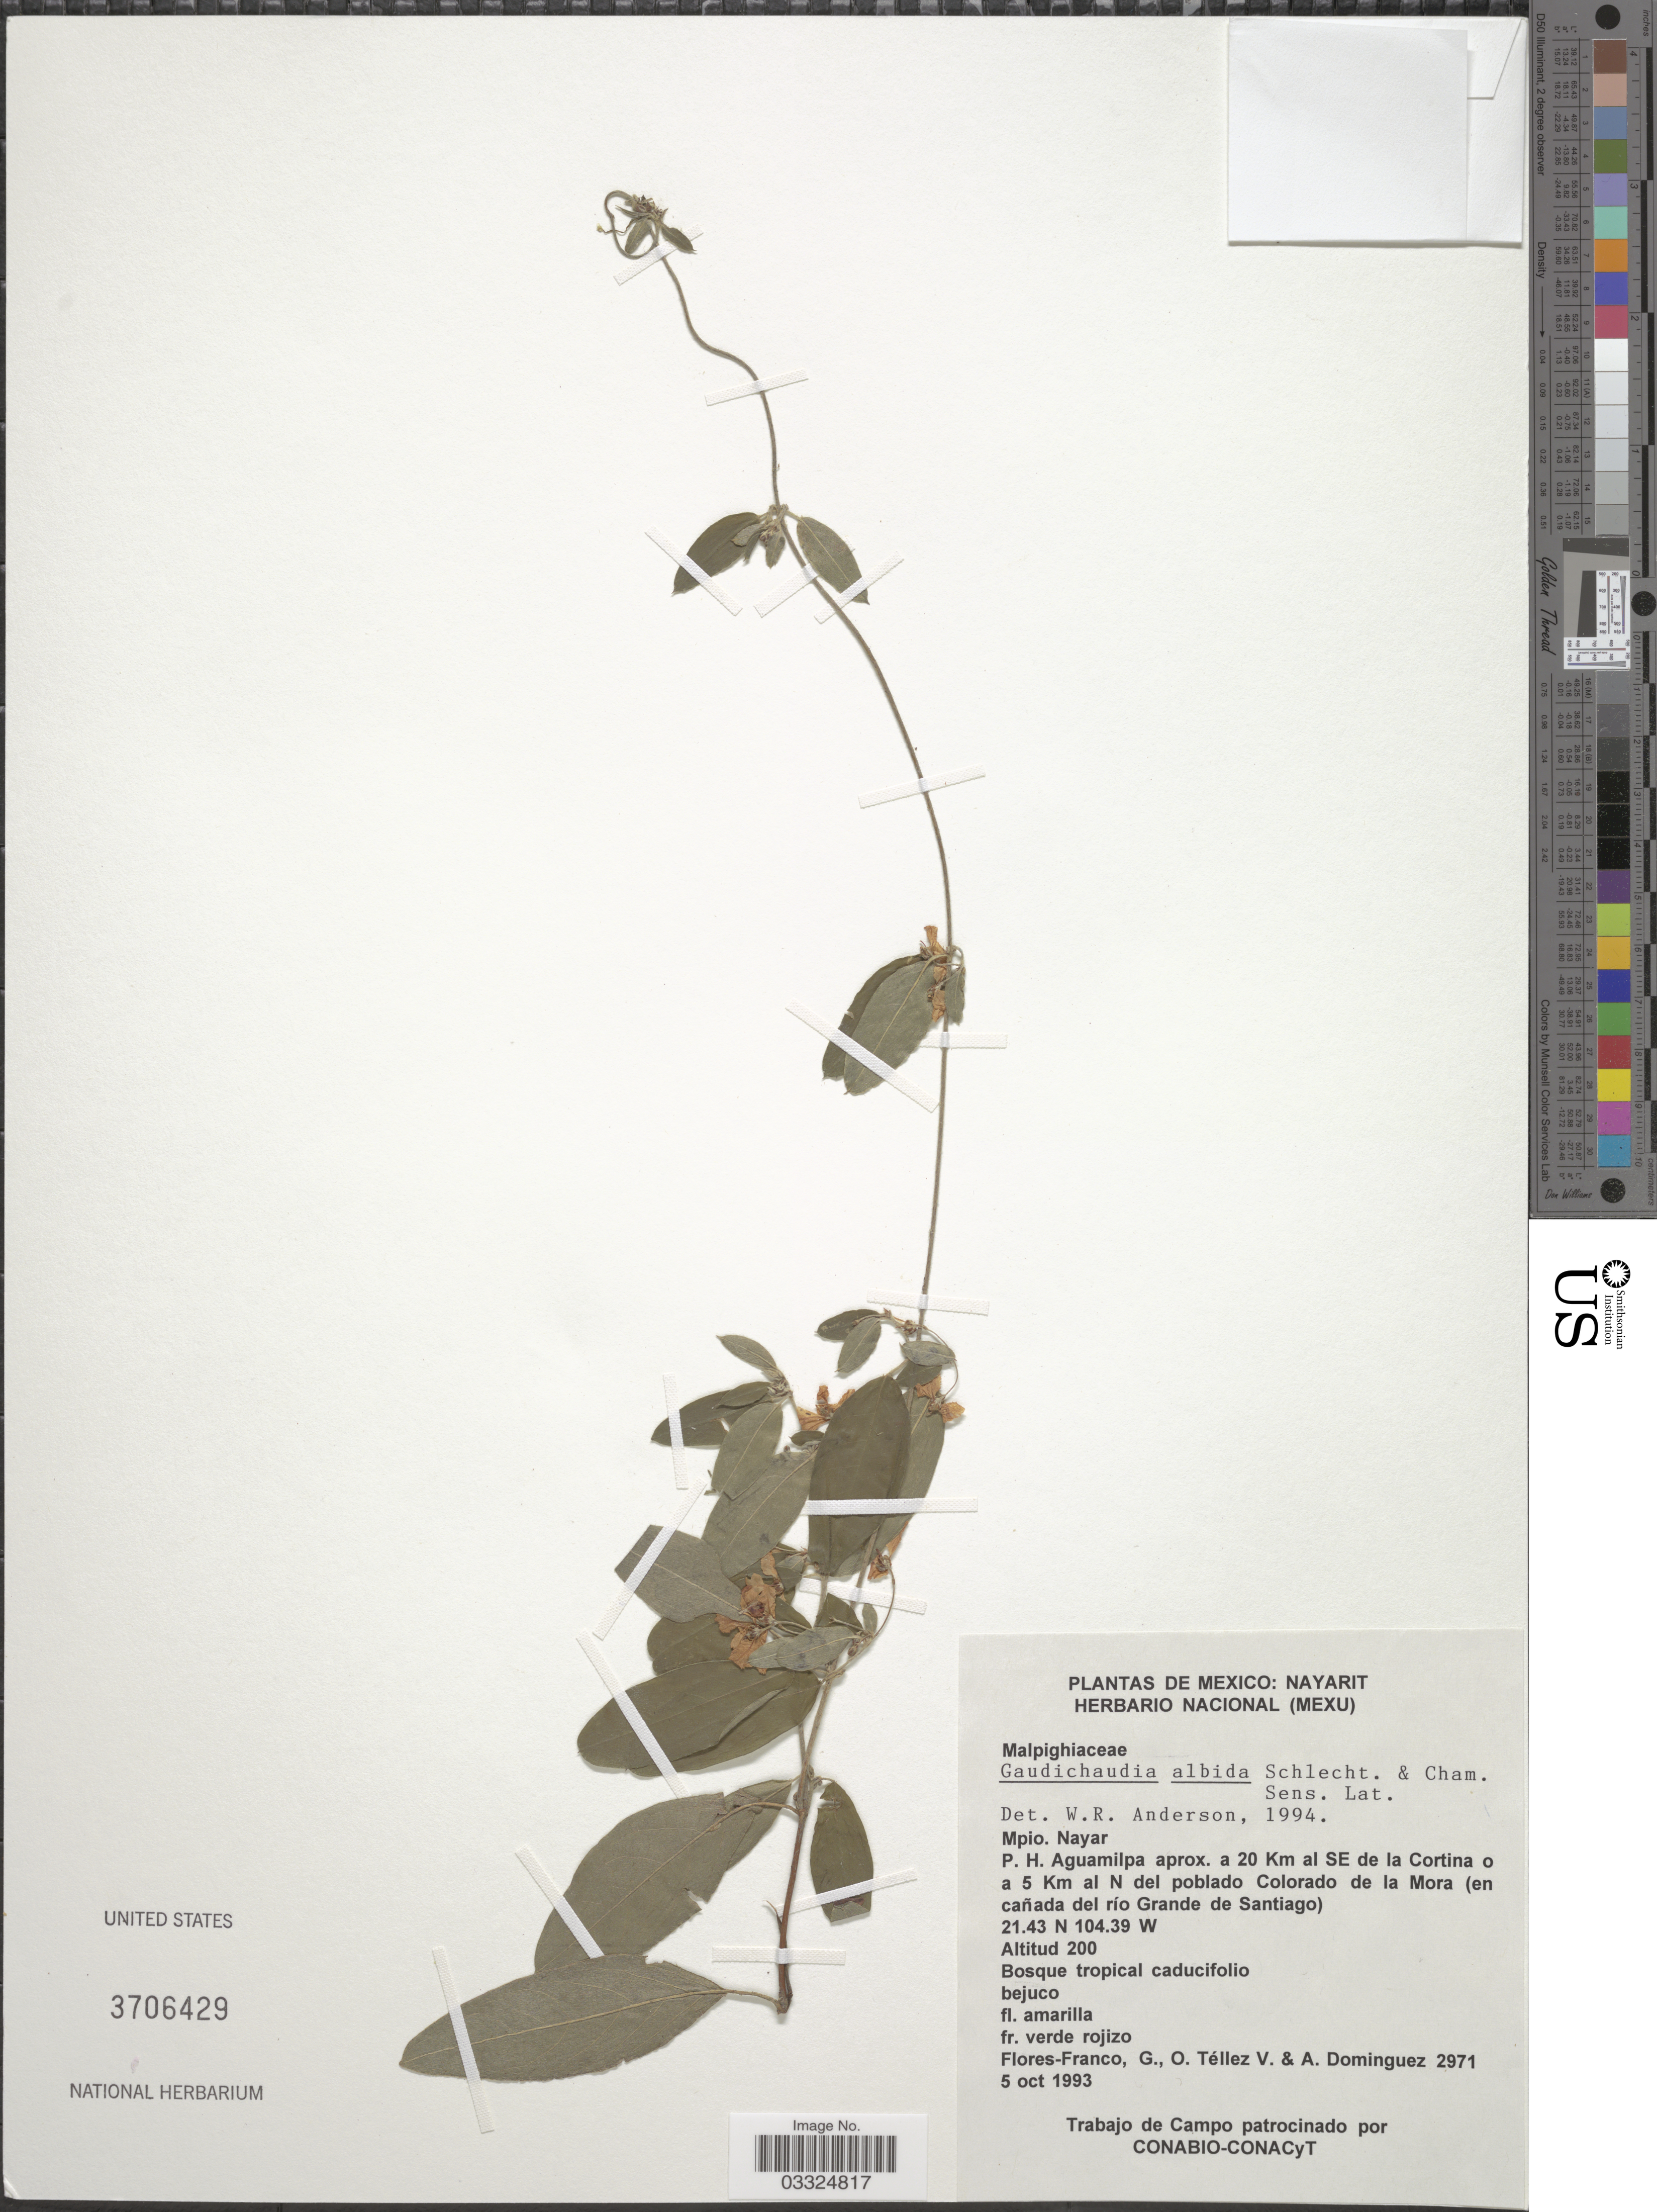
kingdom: Plantae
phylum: Tracheophyta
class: Magnoliopsida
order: Malpighiales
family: Malpighiaceae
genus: Gaudichaudia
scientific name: Gaudichaudia albida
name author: Schltdl. & Cham.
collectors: G. Flores F., O. Téllez V. & A. Dominguez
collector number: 2971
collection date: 1993-10-05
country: Mexico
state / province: Nayarit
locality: Mpio. Nayar. P. H. Aguamilpa aprox. a 20 Km al SE de la Cortina o a 5 Km al N del poblado Colorado de la Mora (en cañada del río Grande de Santiago).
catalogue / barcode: US 3706429